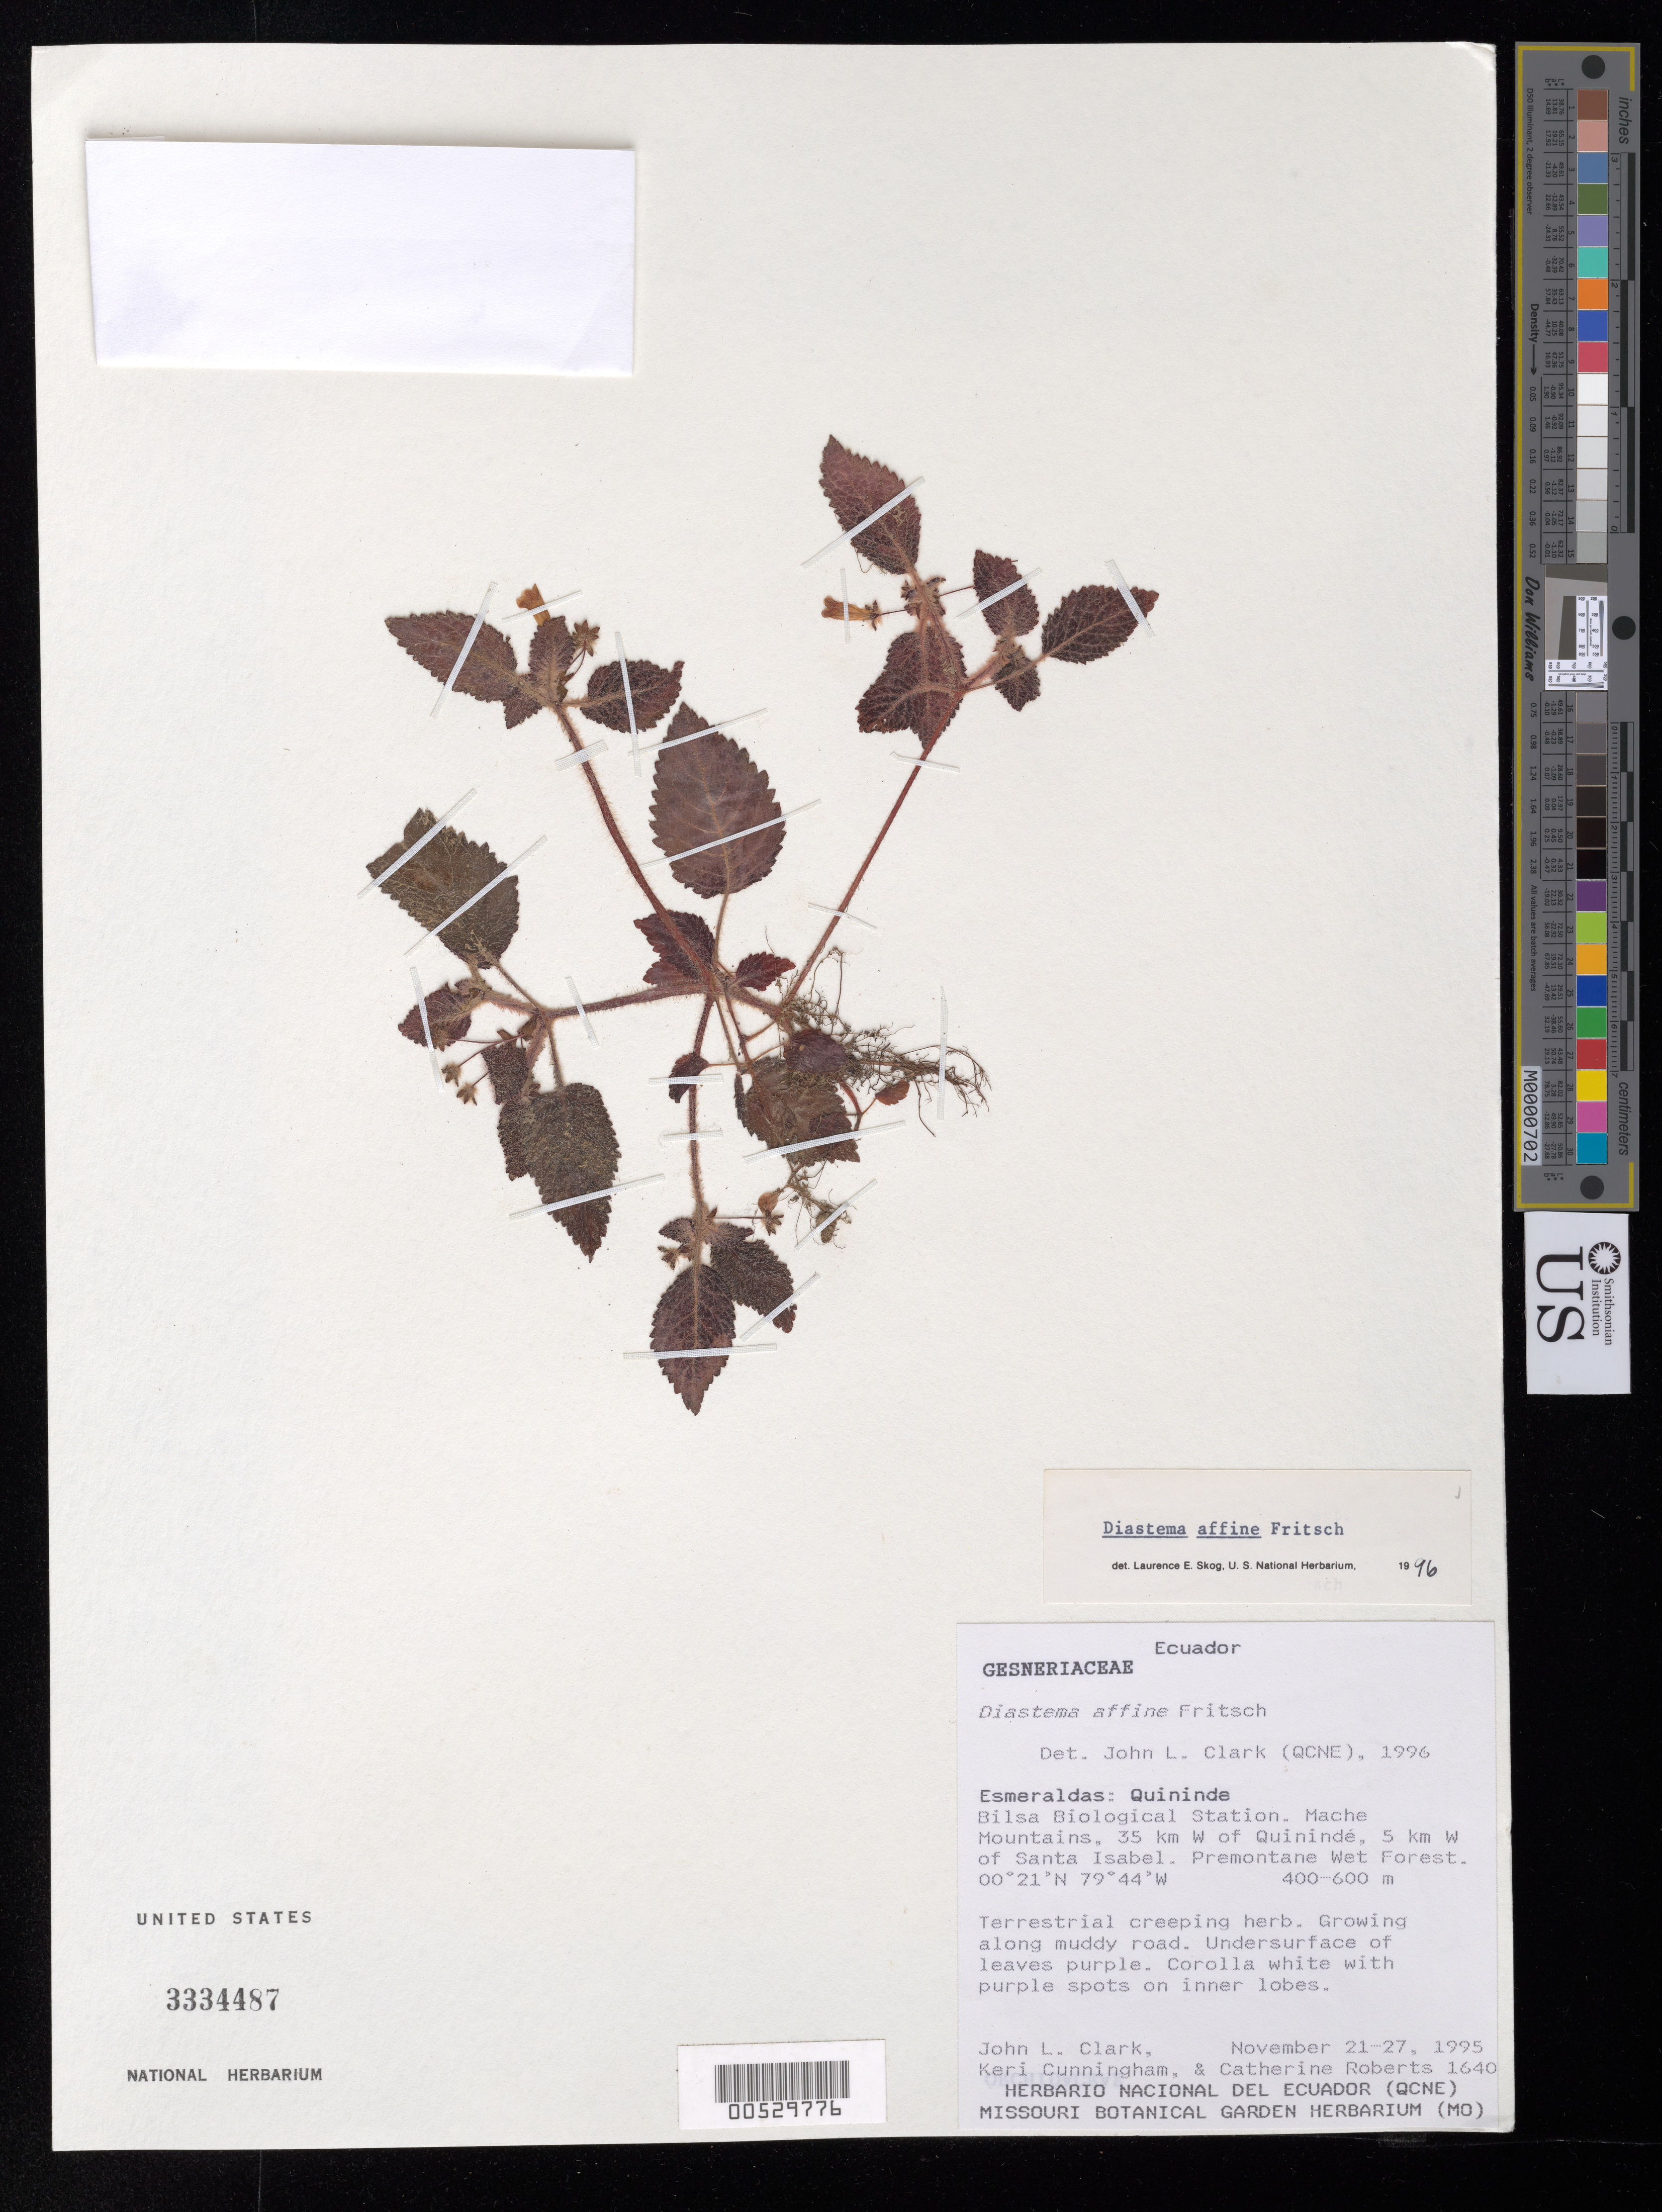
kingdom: Plantae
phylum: Tracheophyta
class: Magnoliopsida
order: Lamiales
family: Gesneriaceae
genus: Diastema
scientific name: Diastema affine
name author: Fritsch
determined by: Skog, Laurence E.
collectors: J. L. Clark, K. Cunningham & C. Roberts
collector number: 1640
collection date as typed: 21-27 Nov 1995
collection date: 1995-11-21/1995-11-27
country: Ecuador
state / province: Esmeraldas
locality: Quininde: Bilsa Biological Station, Mache Mountains, 35 km W of Quinindé, 5 km W of Santa Isabel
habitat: Premontane wet forest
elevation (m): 400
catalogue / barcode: US 3334487